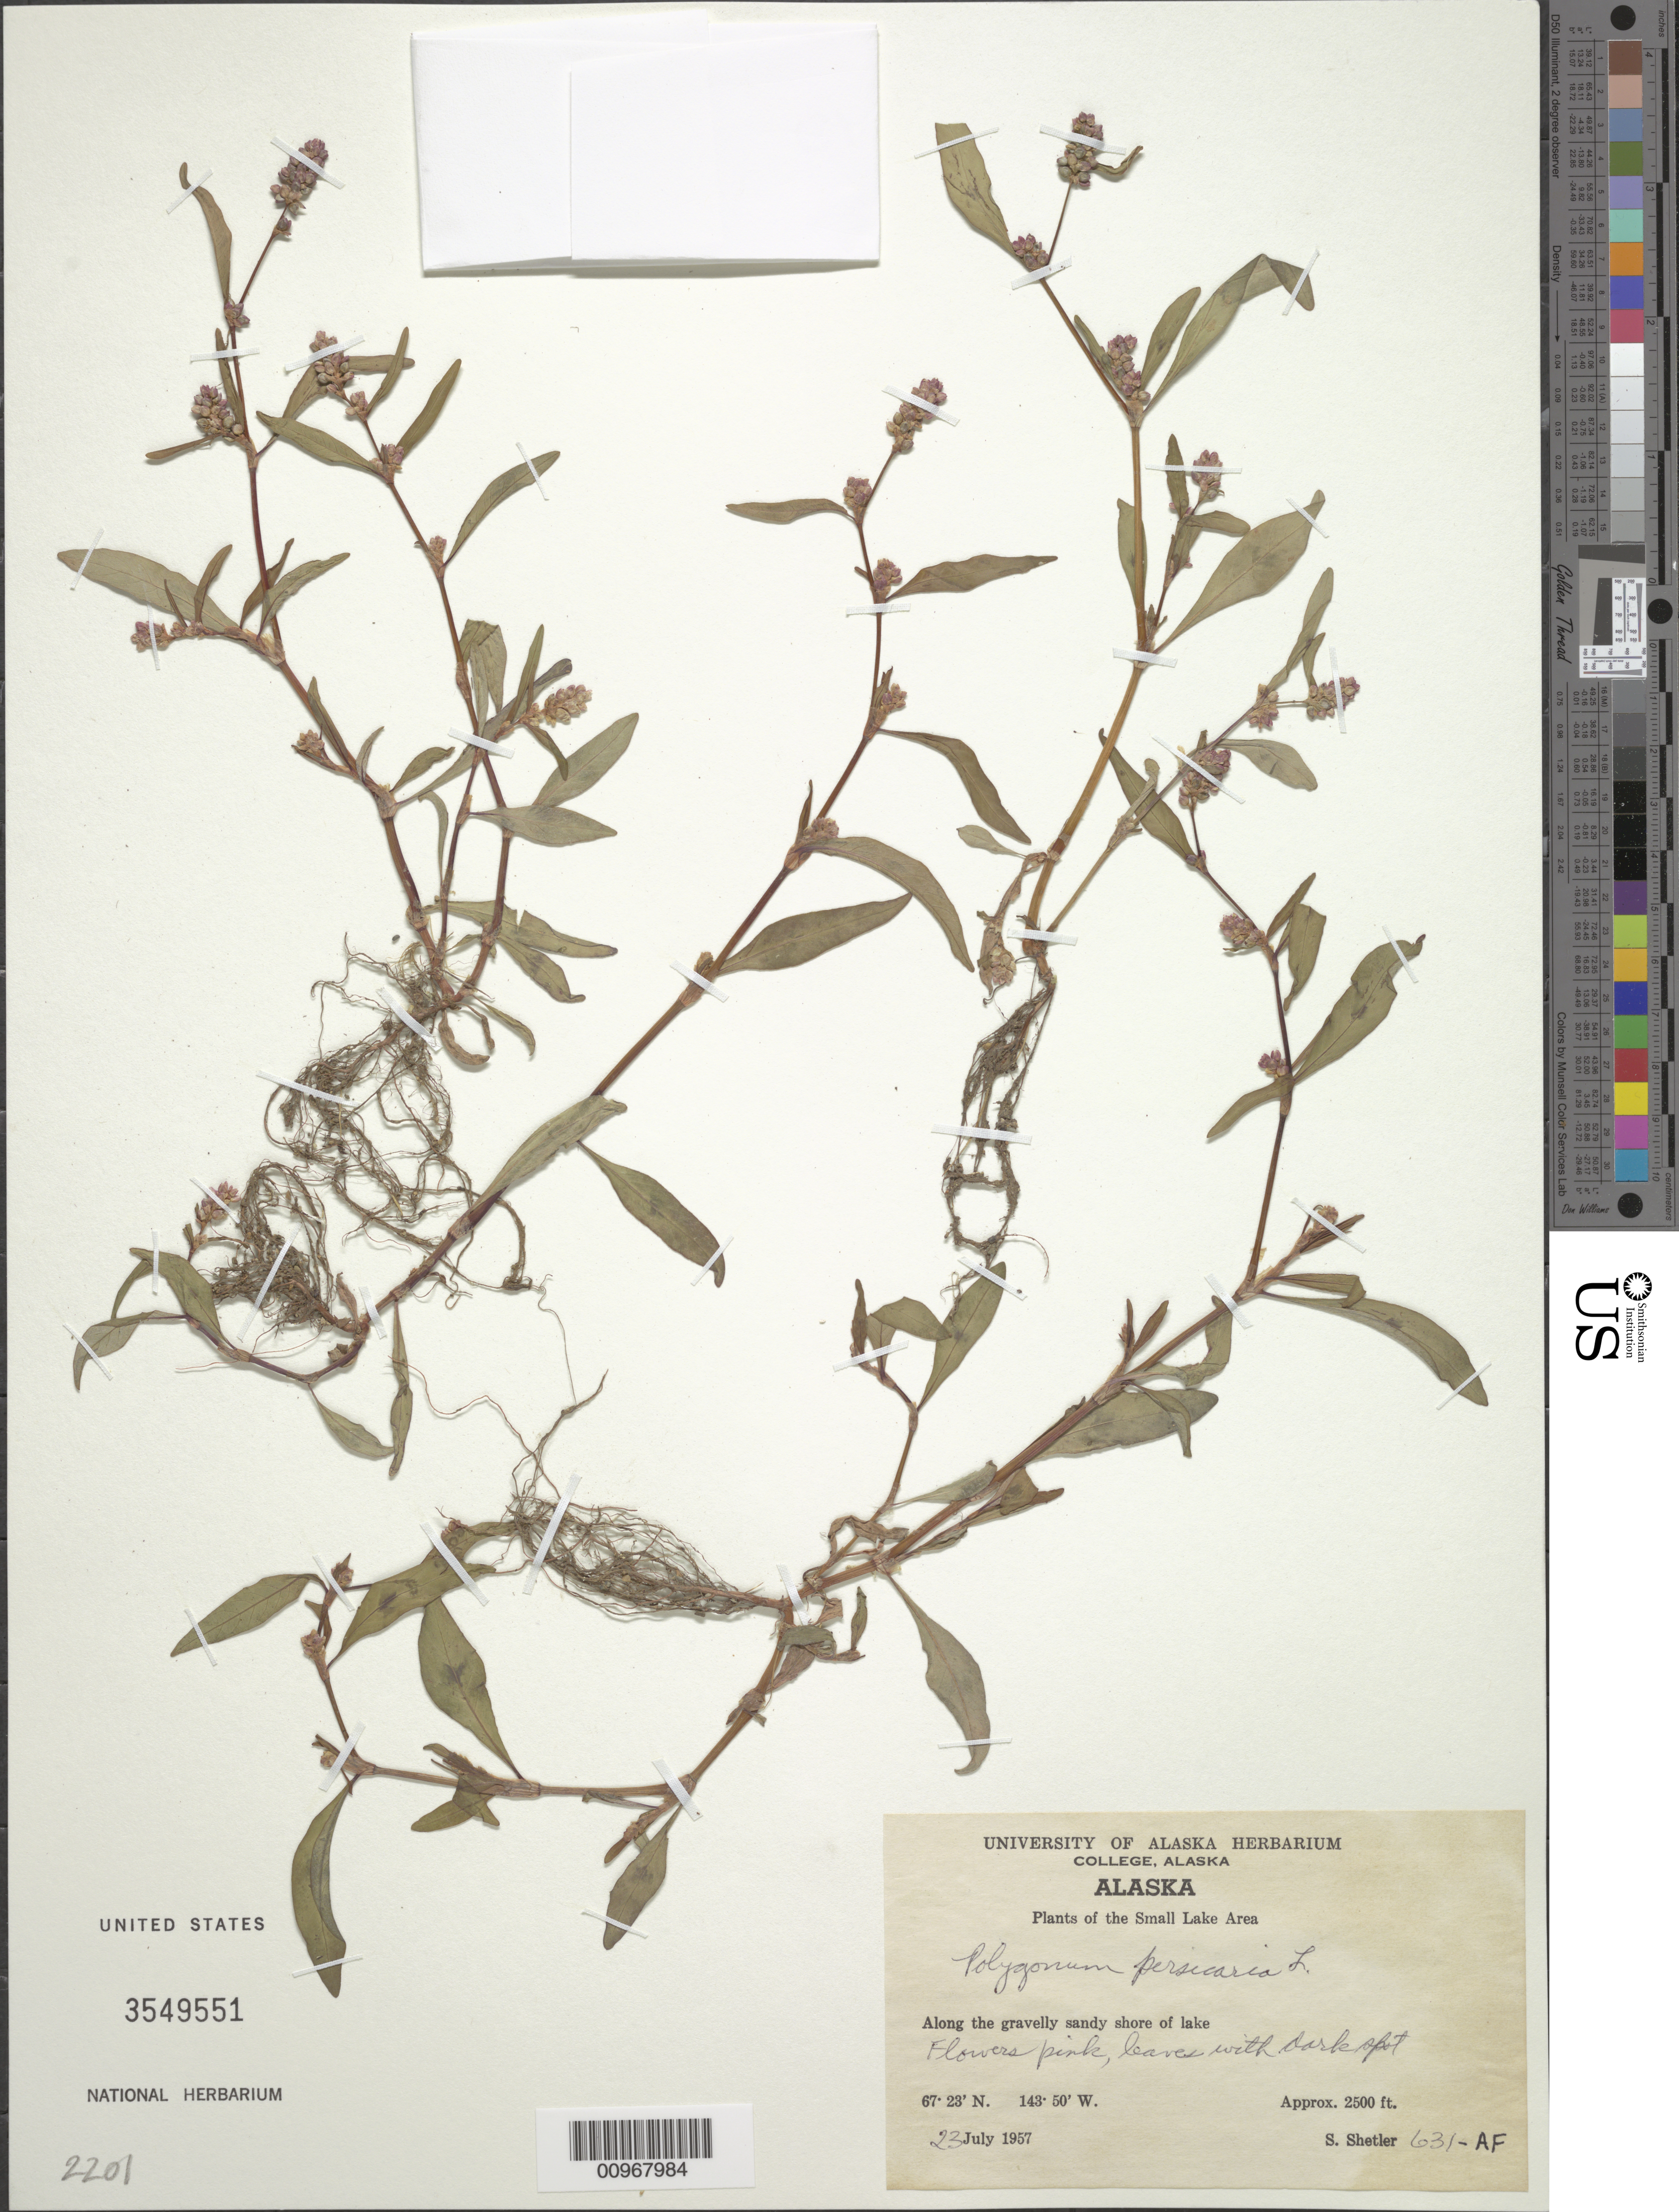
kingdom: Plantae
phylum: Tracheophyta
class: Magnoliopsida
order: Caryophyllales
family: Polygonaceae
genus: Persicaria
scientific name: Persicaria lapathifolia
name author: (L.) Delarbre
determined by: Atha, D. E.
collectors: S. Shetler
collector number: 631-AF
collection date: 1957-07-23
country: United States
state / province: Alaska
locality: Small Lake Area. Along the gravelly sandy shore of lake.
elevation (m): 762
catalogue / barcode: US 3549551